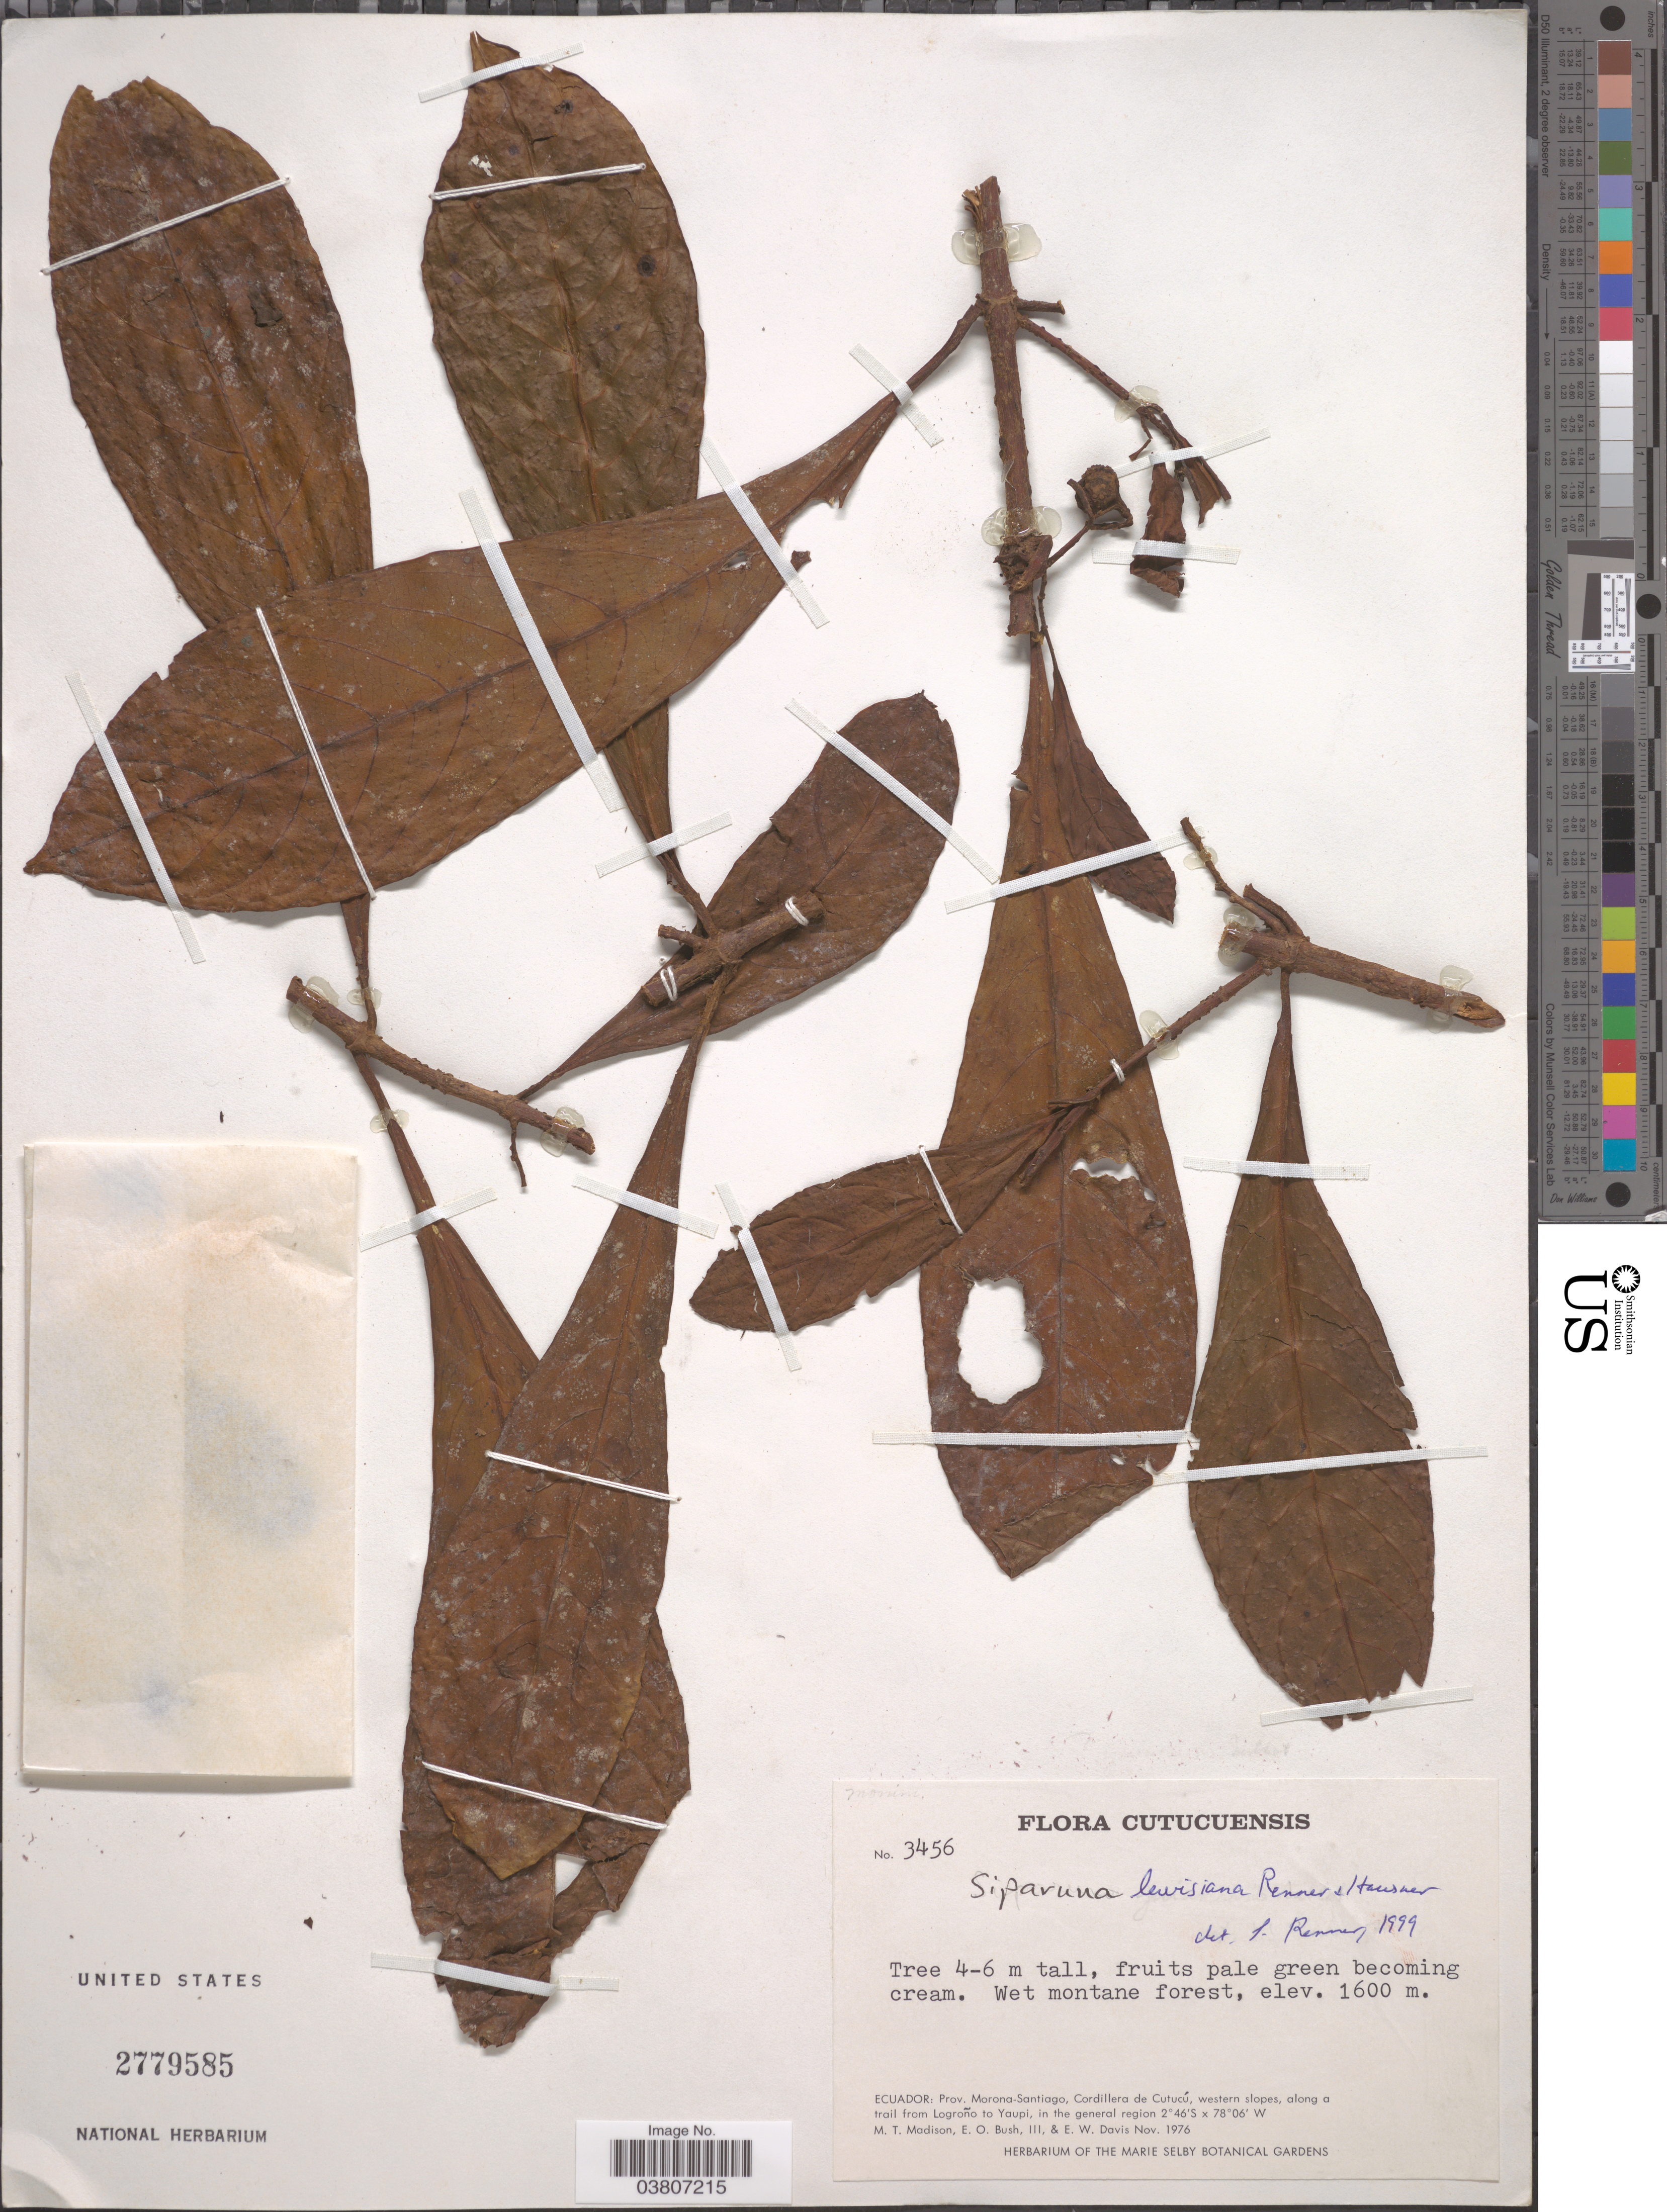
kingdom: Plantae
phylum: Tracheophyta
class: Magnoliopsida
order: Laurales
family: Siparunaceae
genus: Siparuna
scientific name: Siparuna lewisiana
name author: S.S. Renner & Hausner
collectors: M. T. Madison, E. O. Bush & E. W. Davis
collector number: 3456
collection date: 1976-11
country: Ecuador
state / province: Morona-Santiago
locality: Cordillera de Cutucú, western slopes, along a trail from Logroño to Yaupi.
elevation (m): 1600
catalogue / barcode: US 2779585